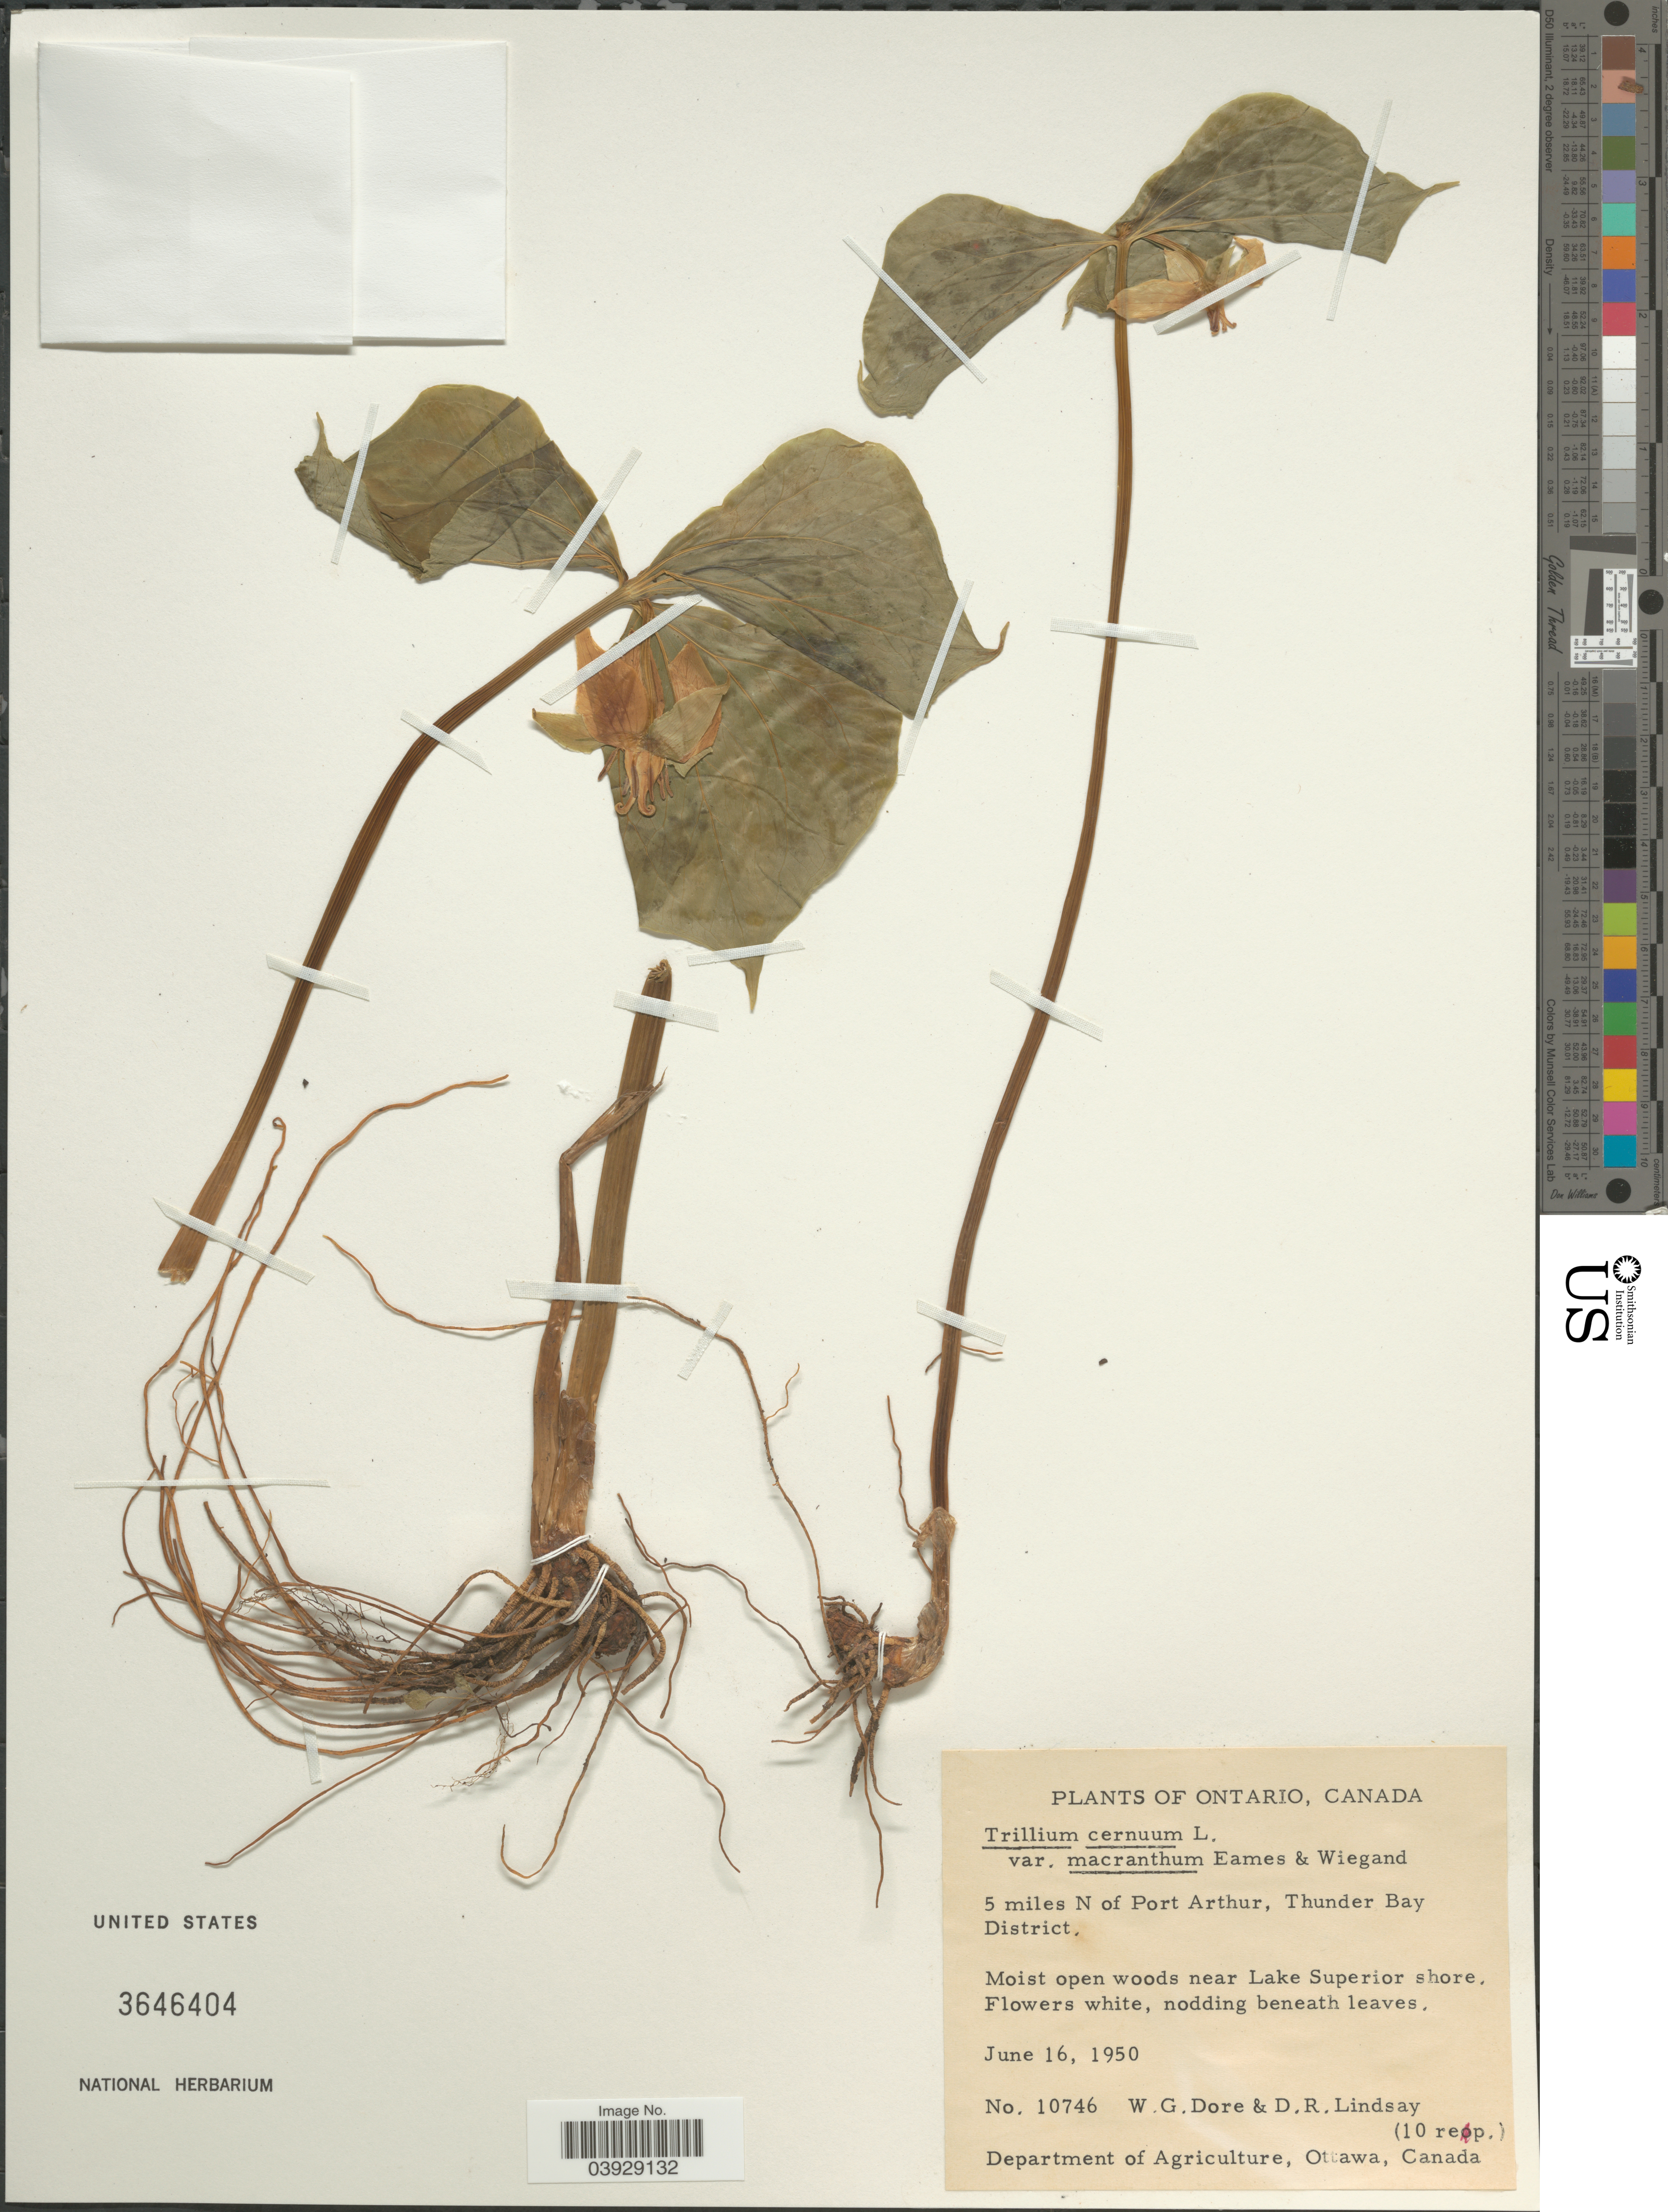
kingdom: Plantae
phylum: Tracheophyta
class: Liliopsida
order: Liliales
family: Melanthiaceae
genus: Trillium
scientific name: Trillium cernuum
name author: L.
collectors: W. Dore & D. Lindsay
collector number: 10746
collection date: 1950-06-16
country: Canada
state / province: Ontario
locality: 5 miles N of Port Arthur, Thunder Bay District. Moist open woods near Lake Superior shore.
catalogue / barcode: US 3646404